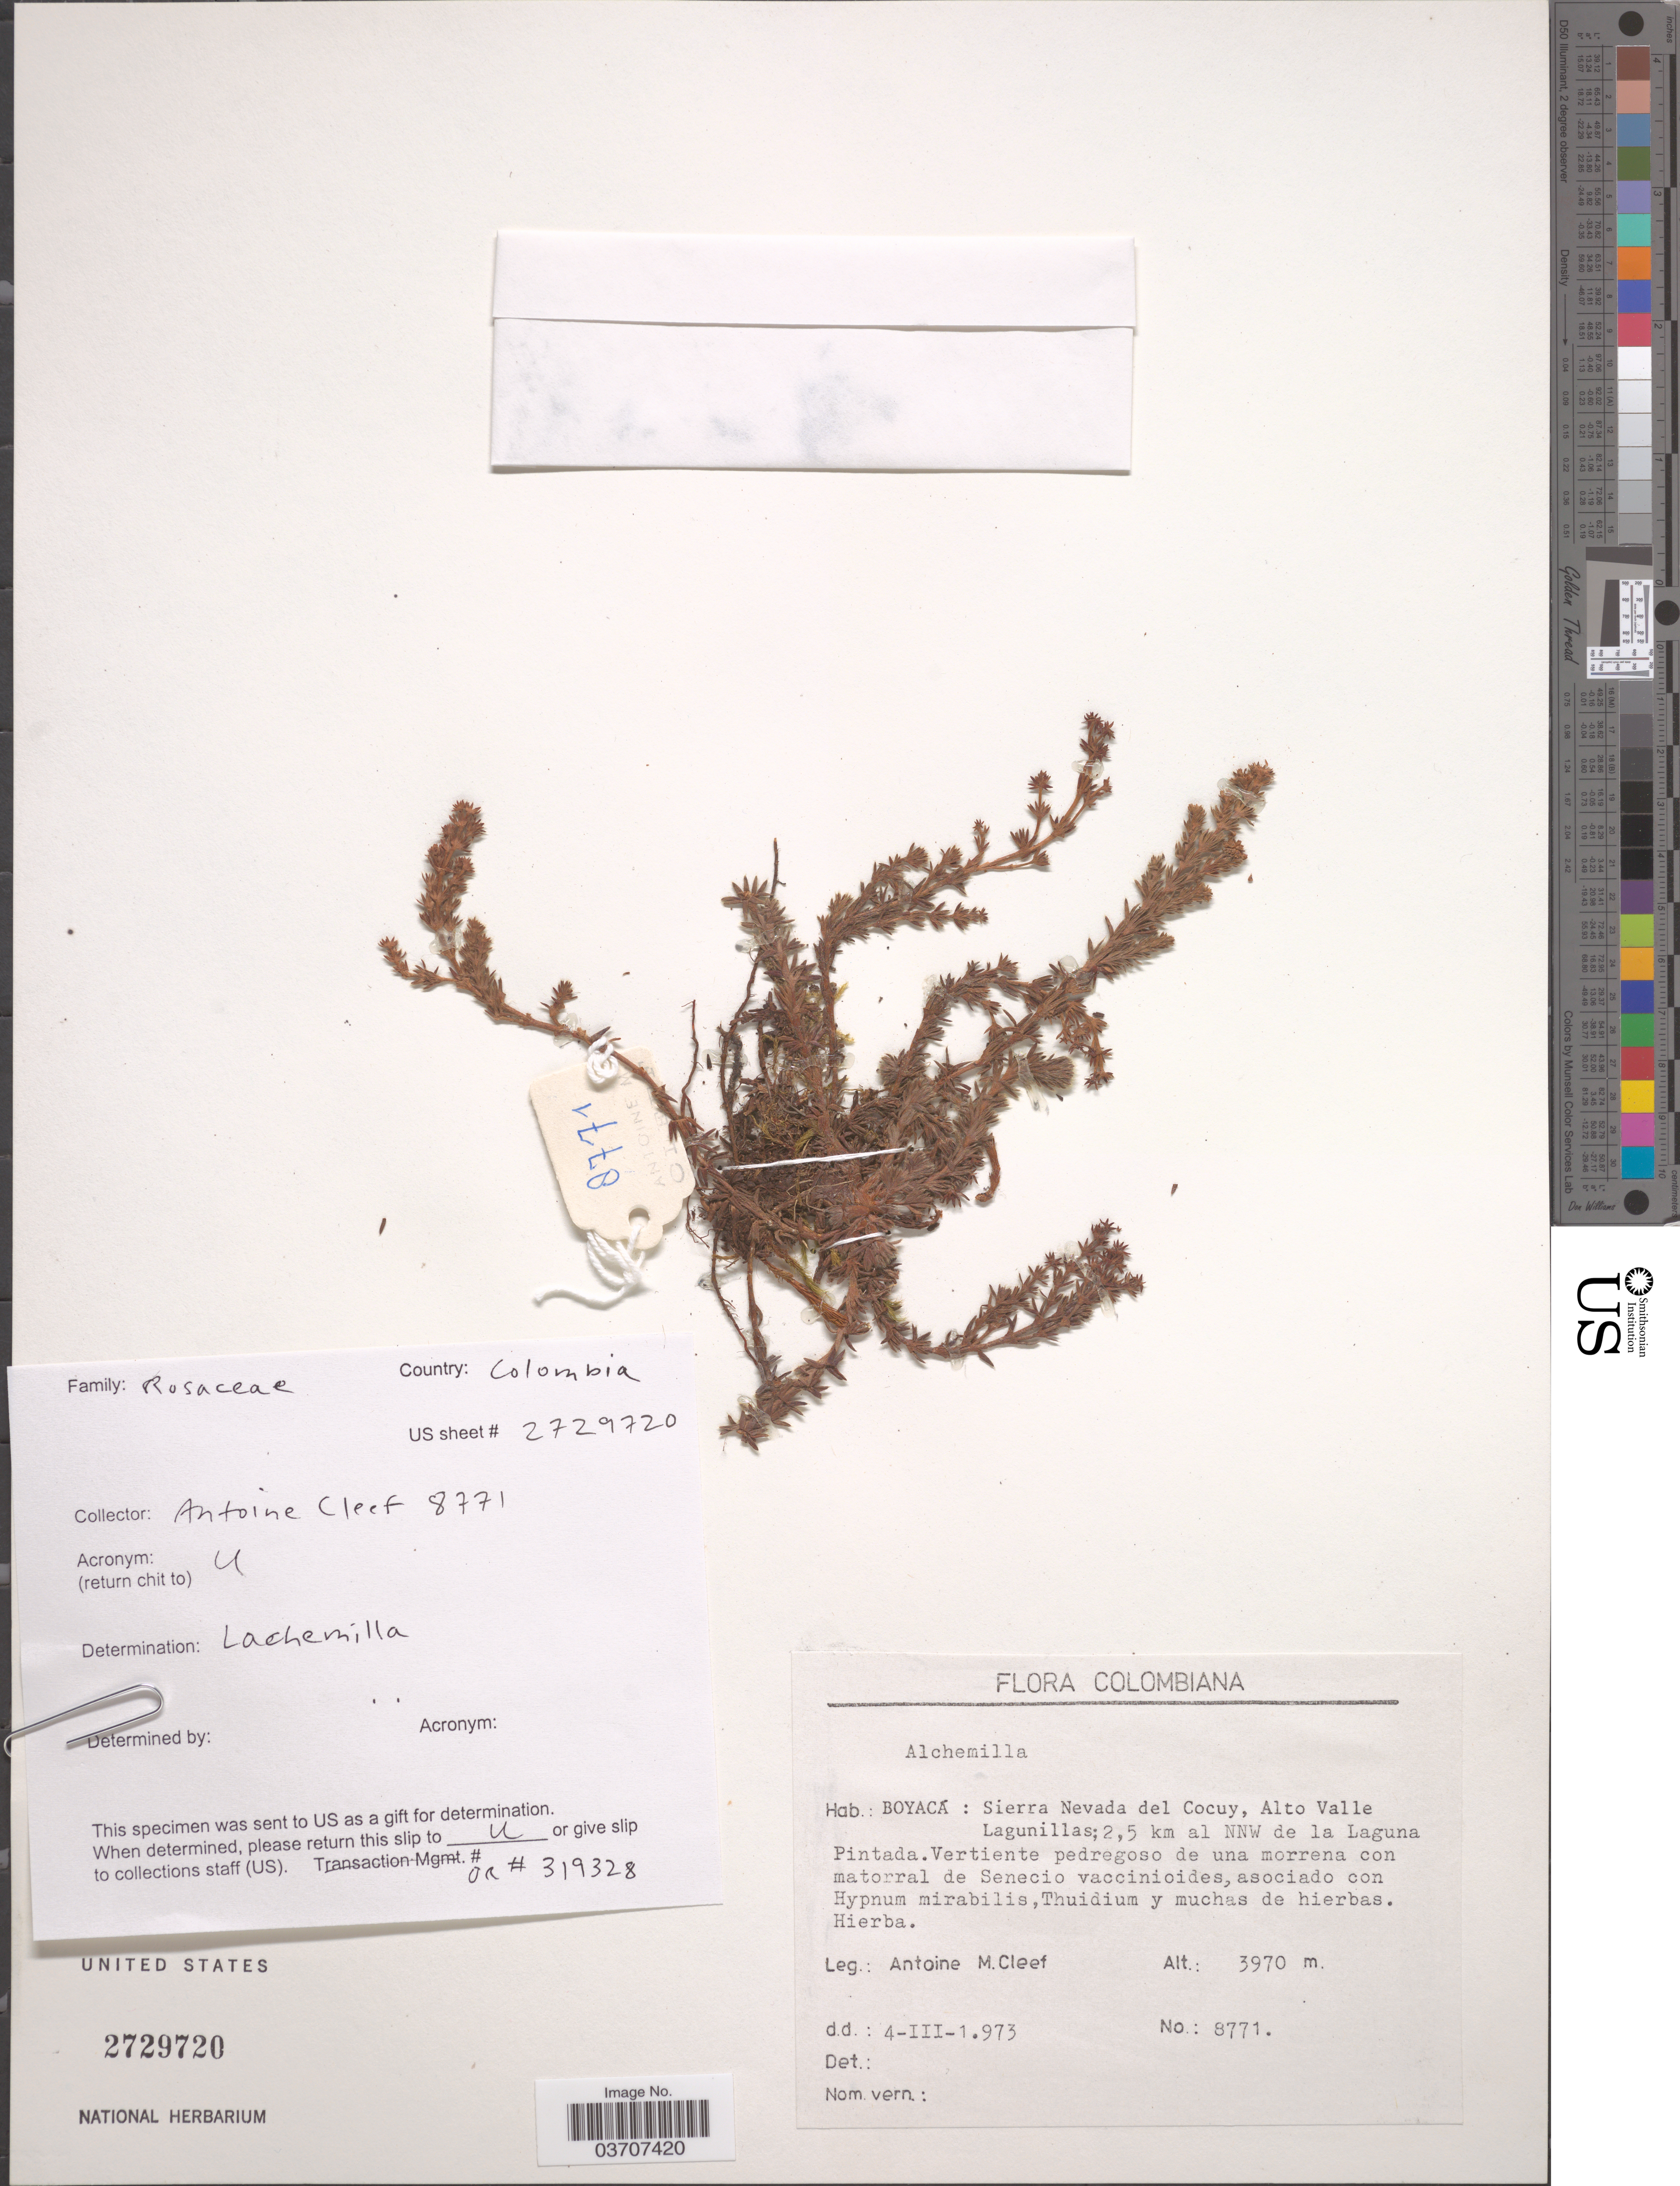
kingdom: Plantae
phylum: Tracheophyta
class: Magnoliopsida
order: Rosales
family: Rosaceae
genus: Lachemilla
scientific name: Lachemilla sp.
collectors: A. M. Cleef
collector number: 8771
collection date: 1973-03-04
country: Colombia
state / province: Boyacá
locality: Sierra Nevada del Cocuy, Alto Valle Lagunillas; 2,5 km al NNW de la Laguna Pintada.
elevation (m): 3970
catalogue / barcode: US 2729720